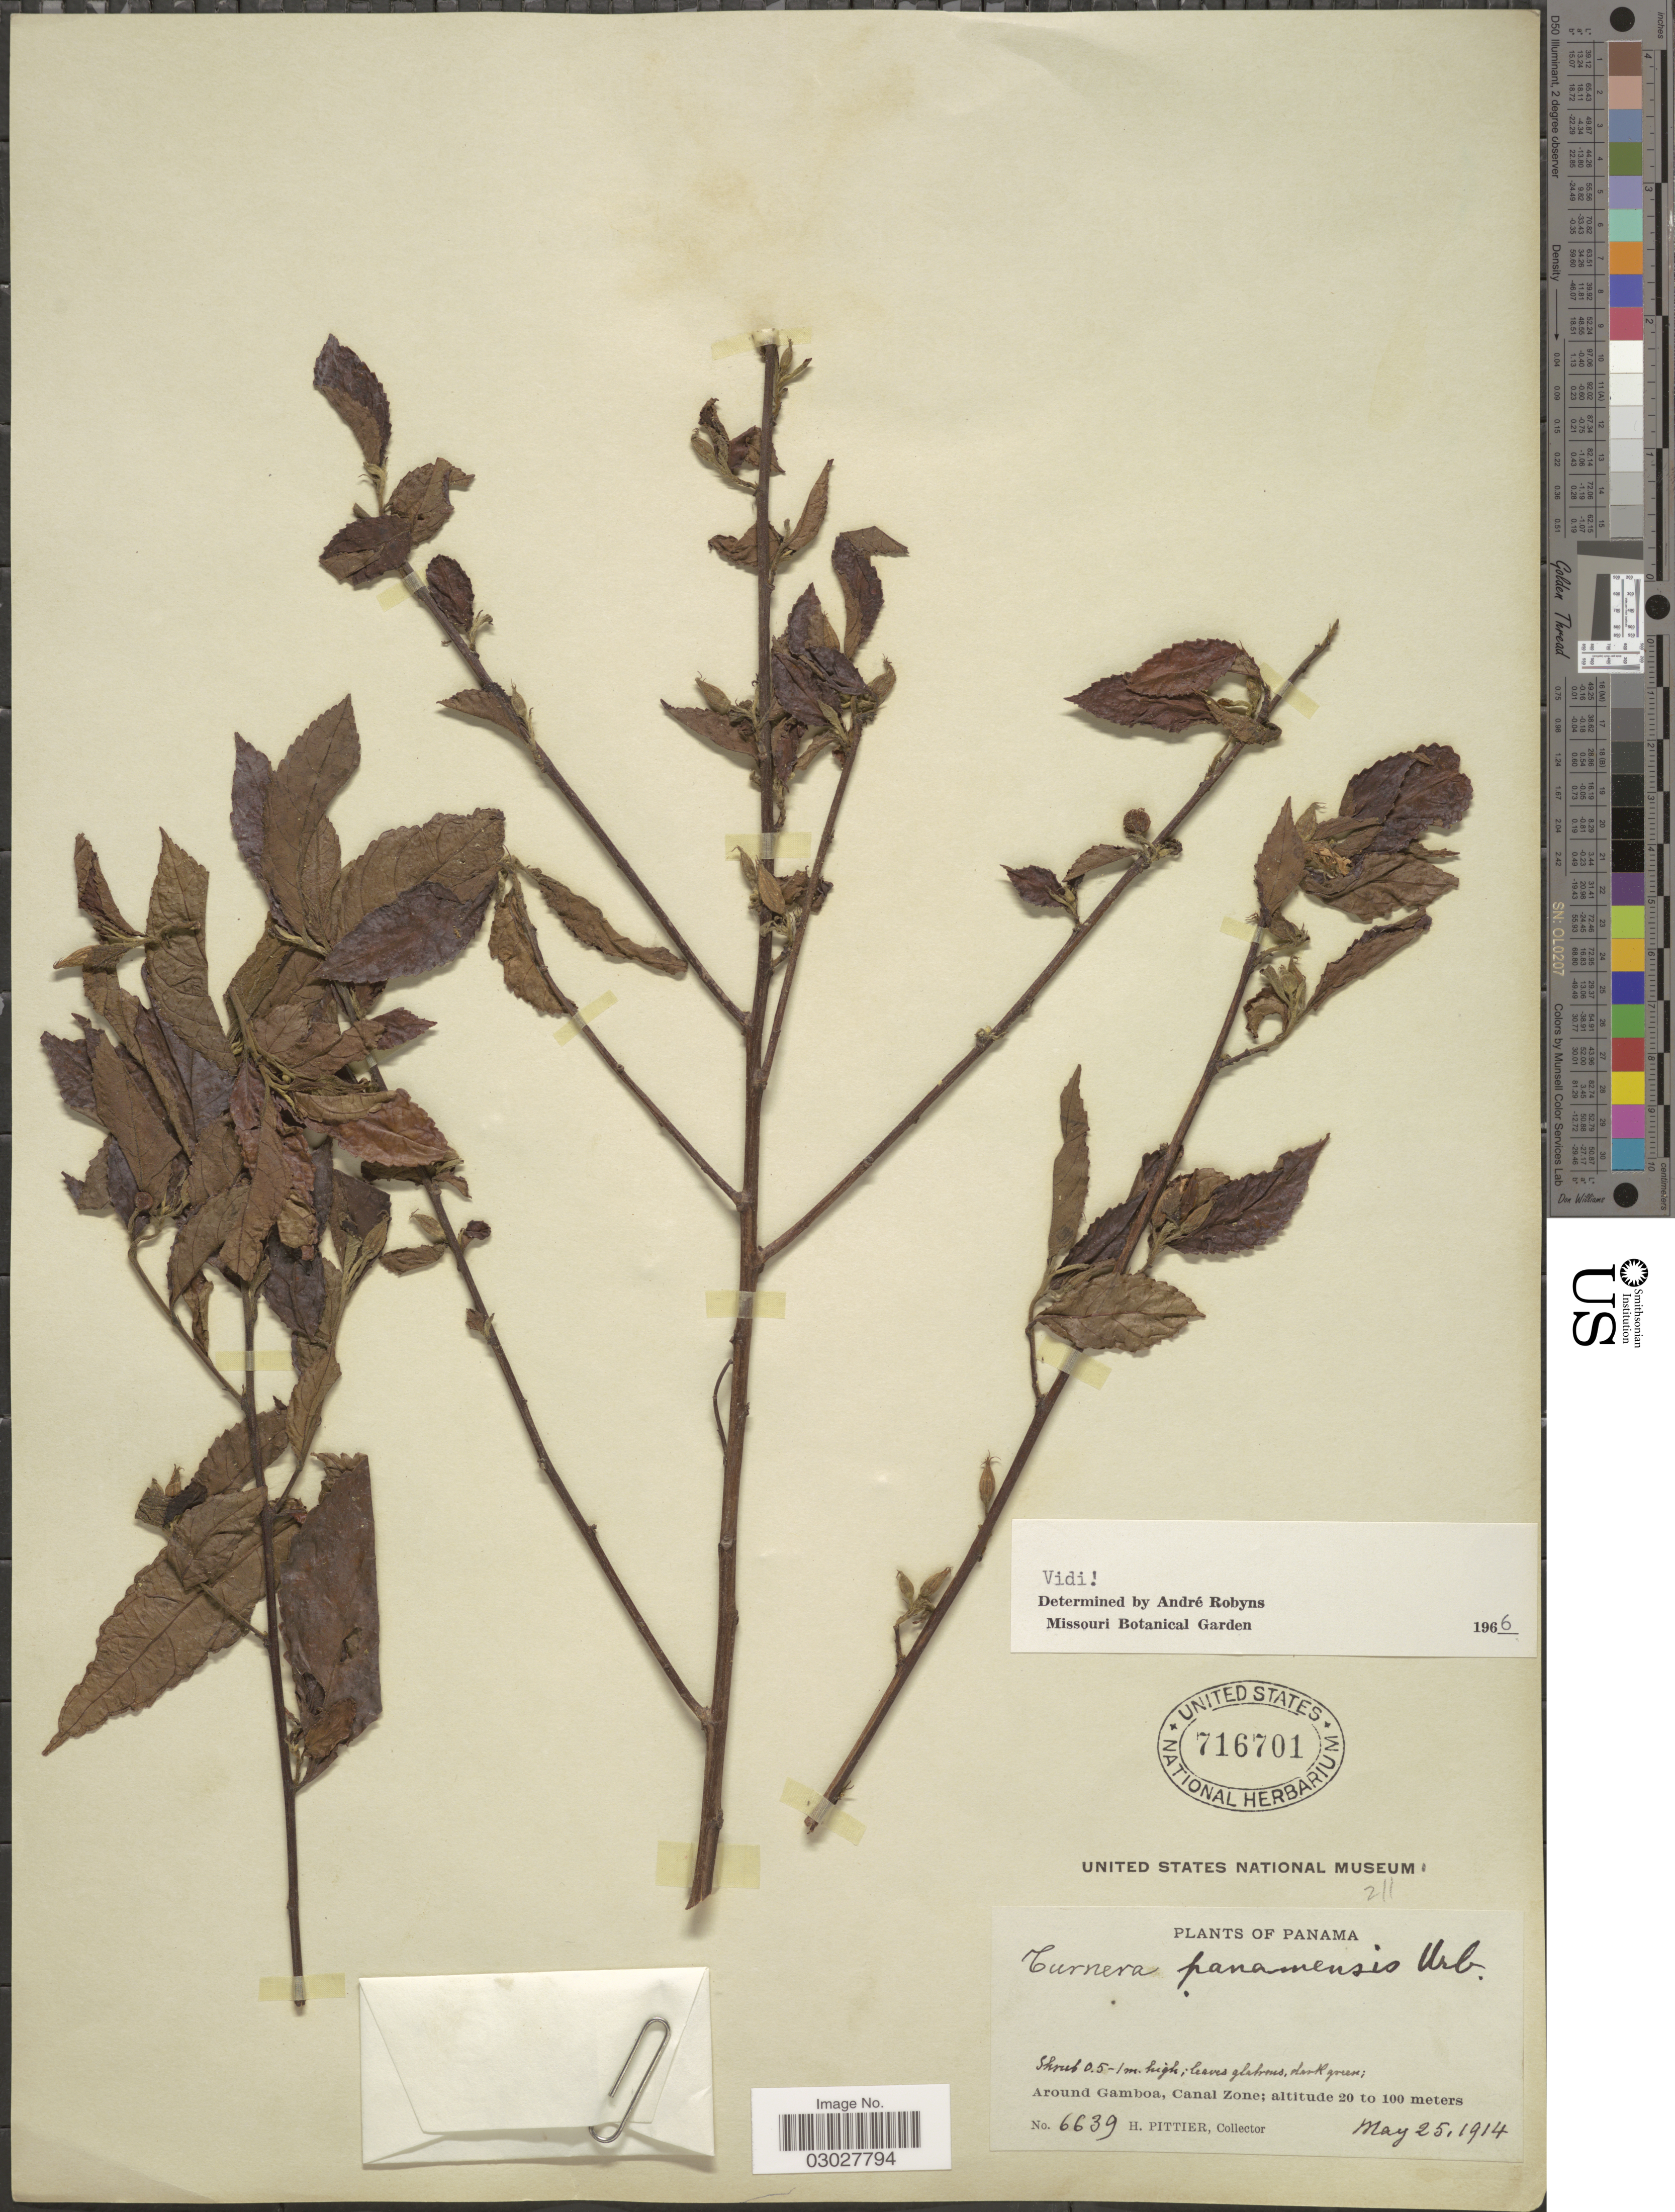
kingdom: Plantae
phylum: Tracheophyta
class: Magnoliopsida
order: Malpighiales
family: Turneraceae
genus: Turnera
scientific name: Turnera panamensis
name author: Urb.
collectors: H. F. Pittier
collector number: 6639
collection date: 1914-05-25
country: Panama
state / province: Colón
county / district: Canal Zone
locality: Around Gamboa, Canal Zone.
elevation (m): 20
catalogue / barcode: US 716701